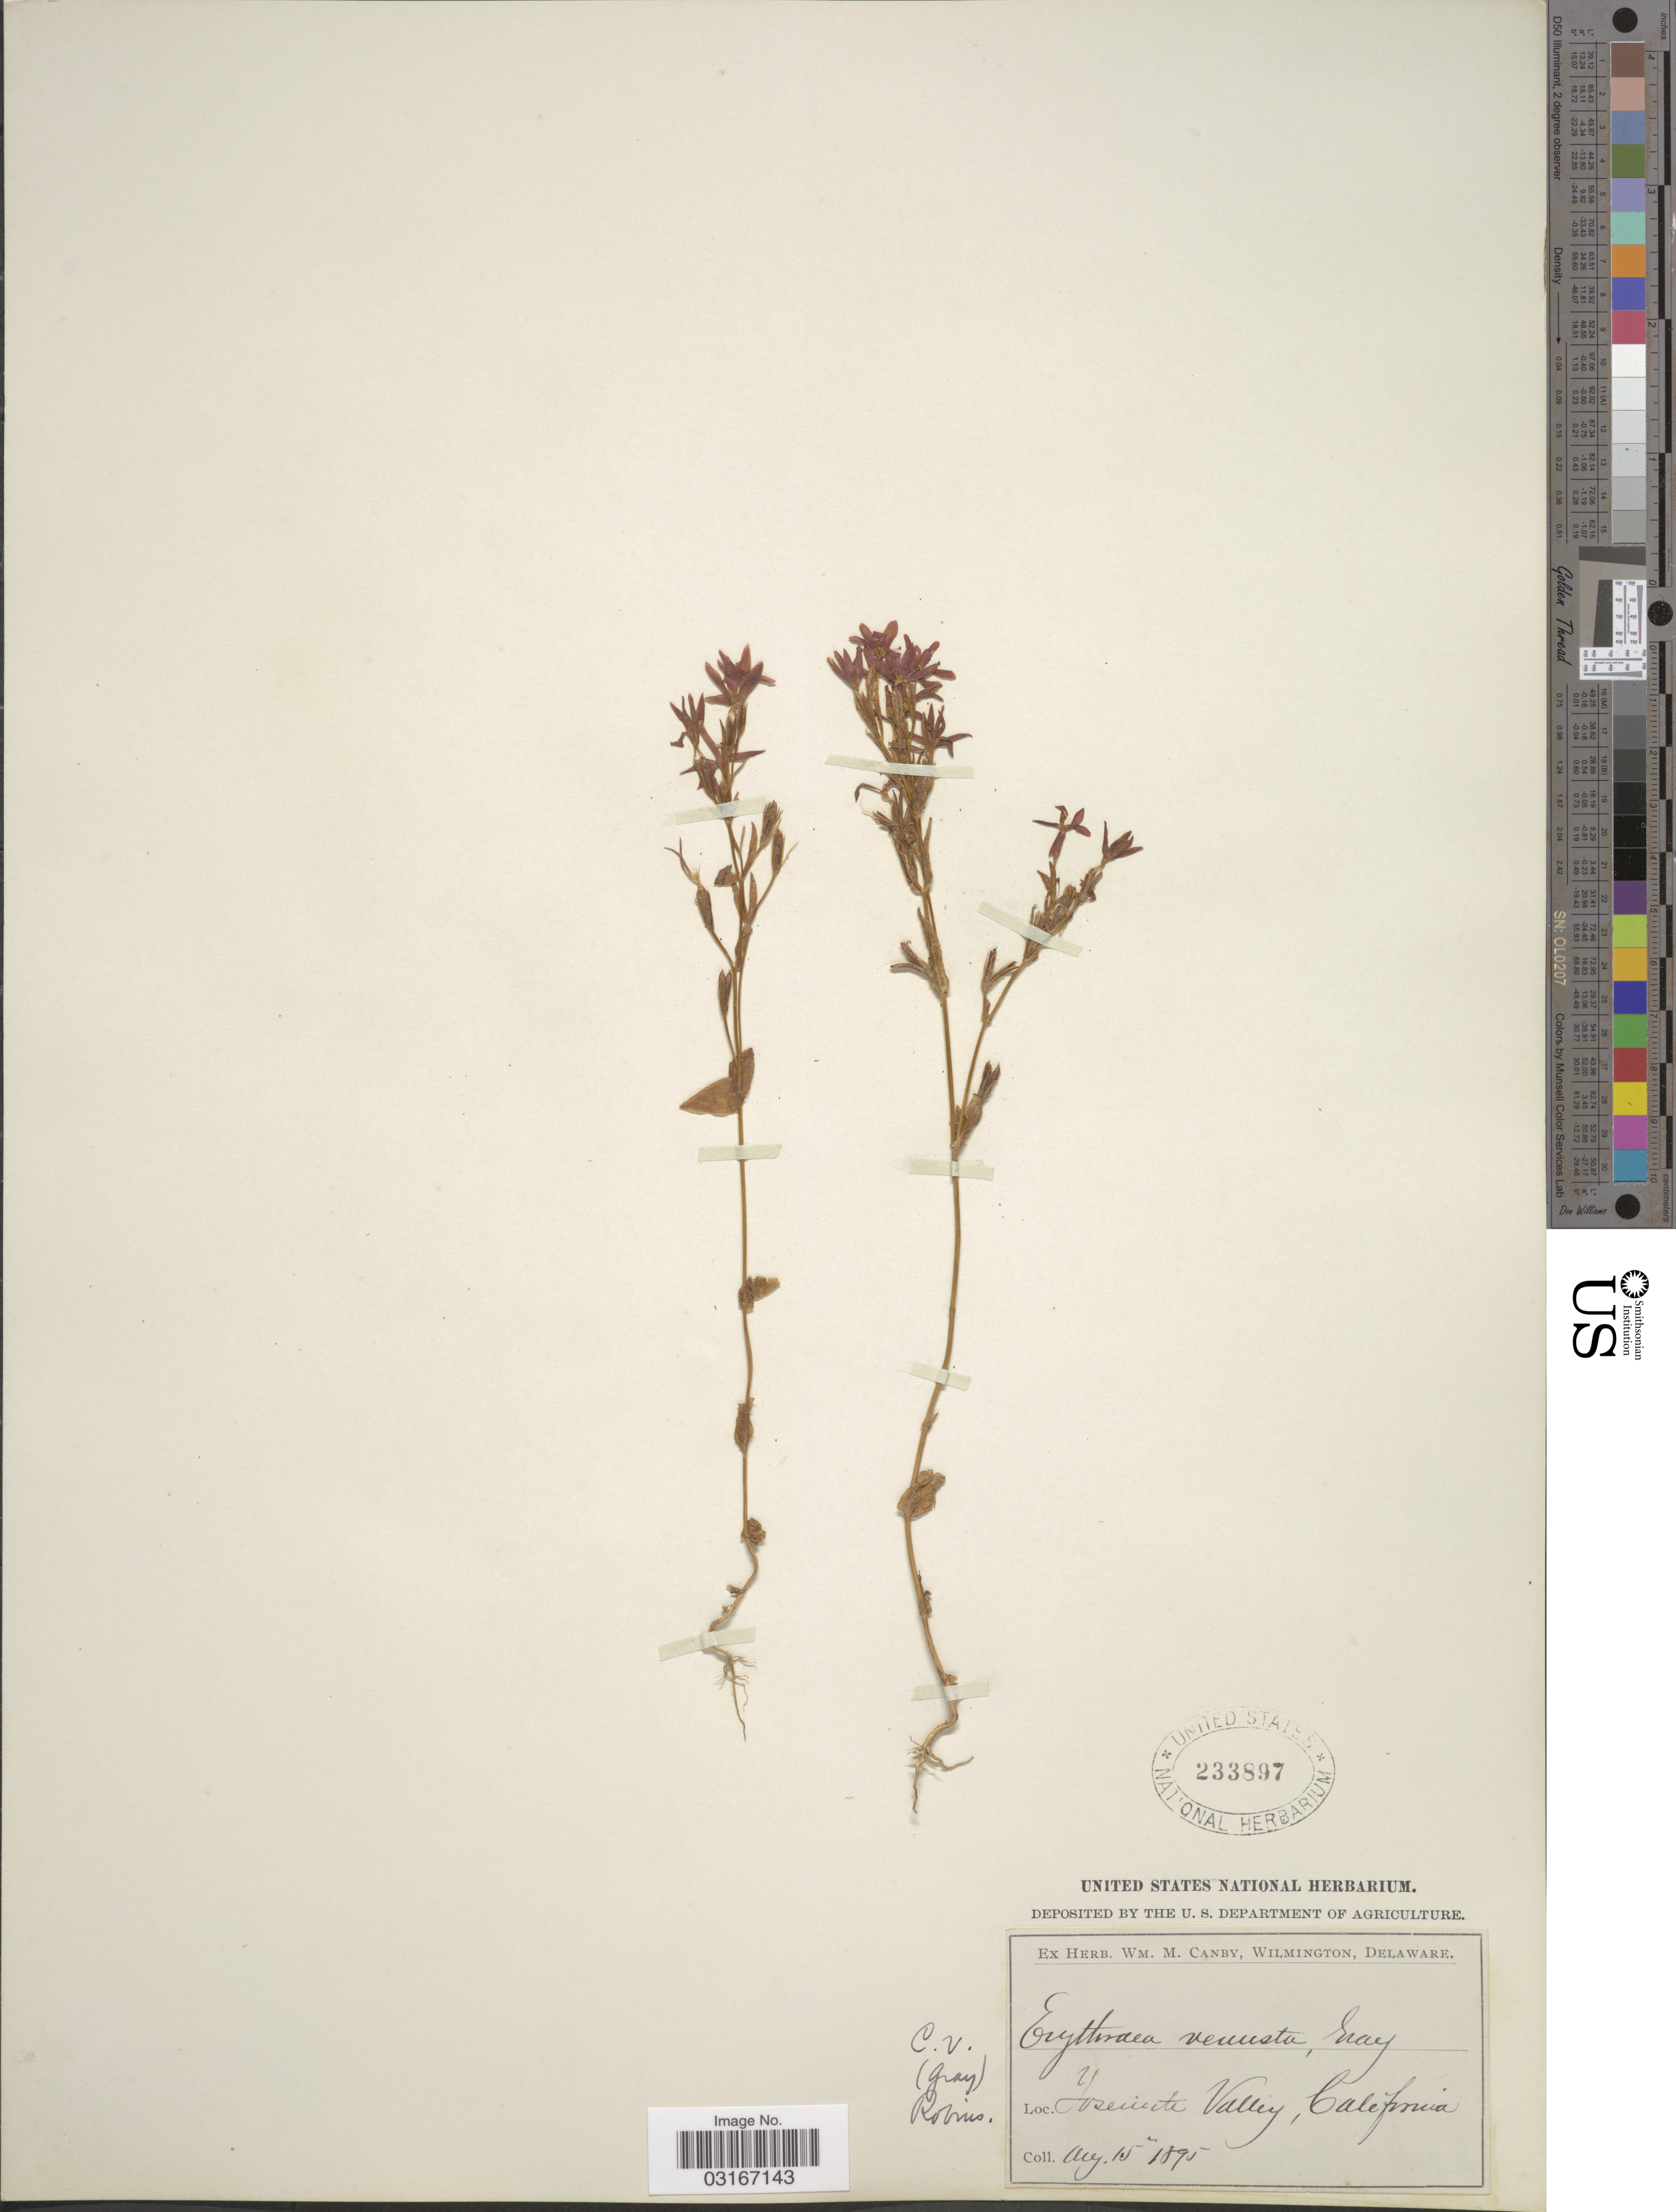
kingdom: Plantae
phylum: Tracheophyta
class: Magnoliopsida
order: Gentianales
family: Gentianaceae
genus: Centaurium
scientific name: Centaurium venustum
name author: (A. Gray) B.L. Rob.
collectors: ex herb. W.M. Canby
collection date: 1895-08-15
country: United States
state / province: California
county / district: Mariposa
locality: Yosemite Valley.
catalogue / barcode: US 233897